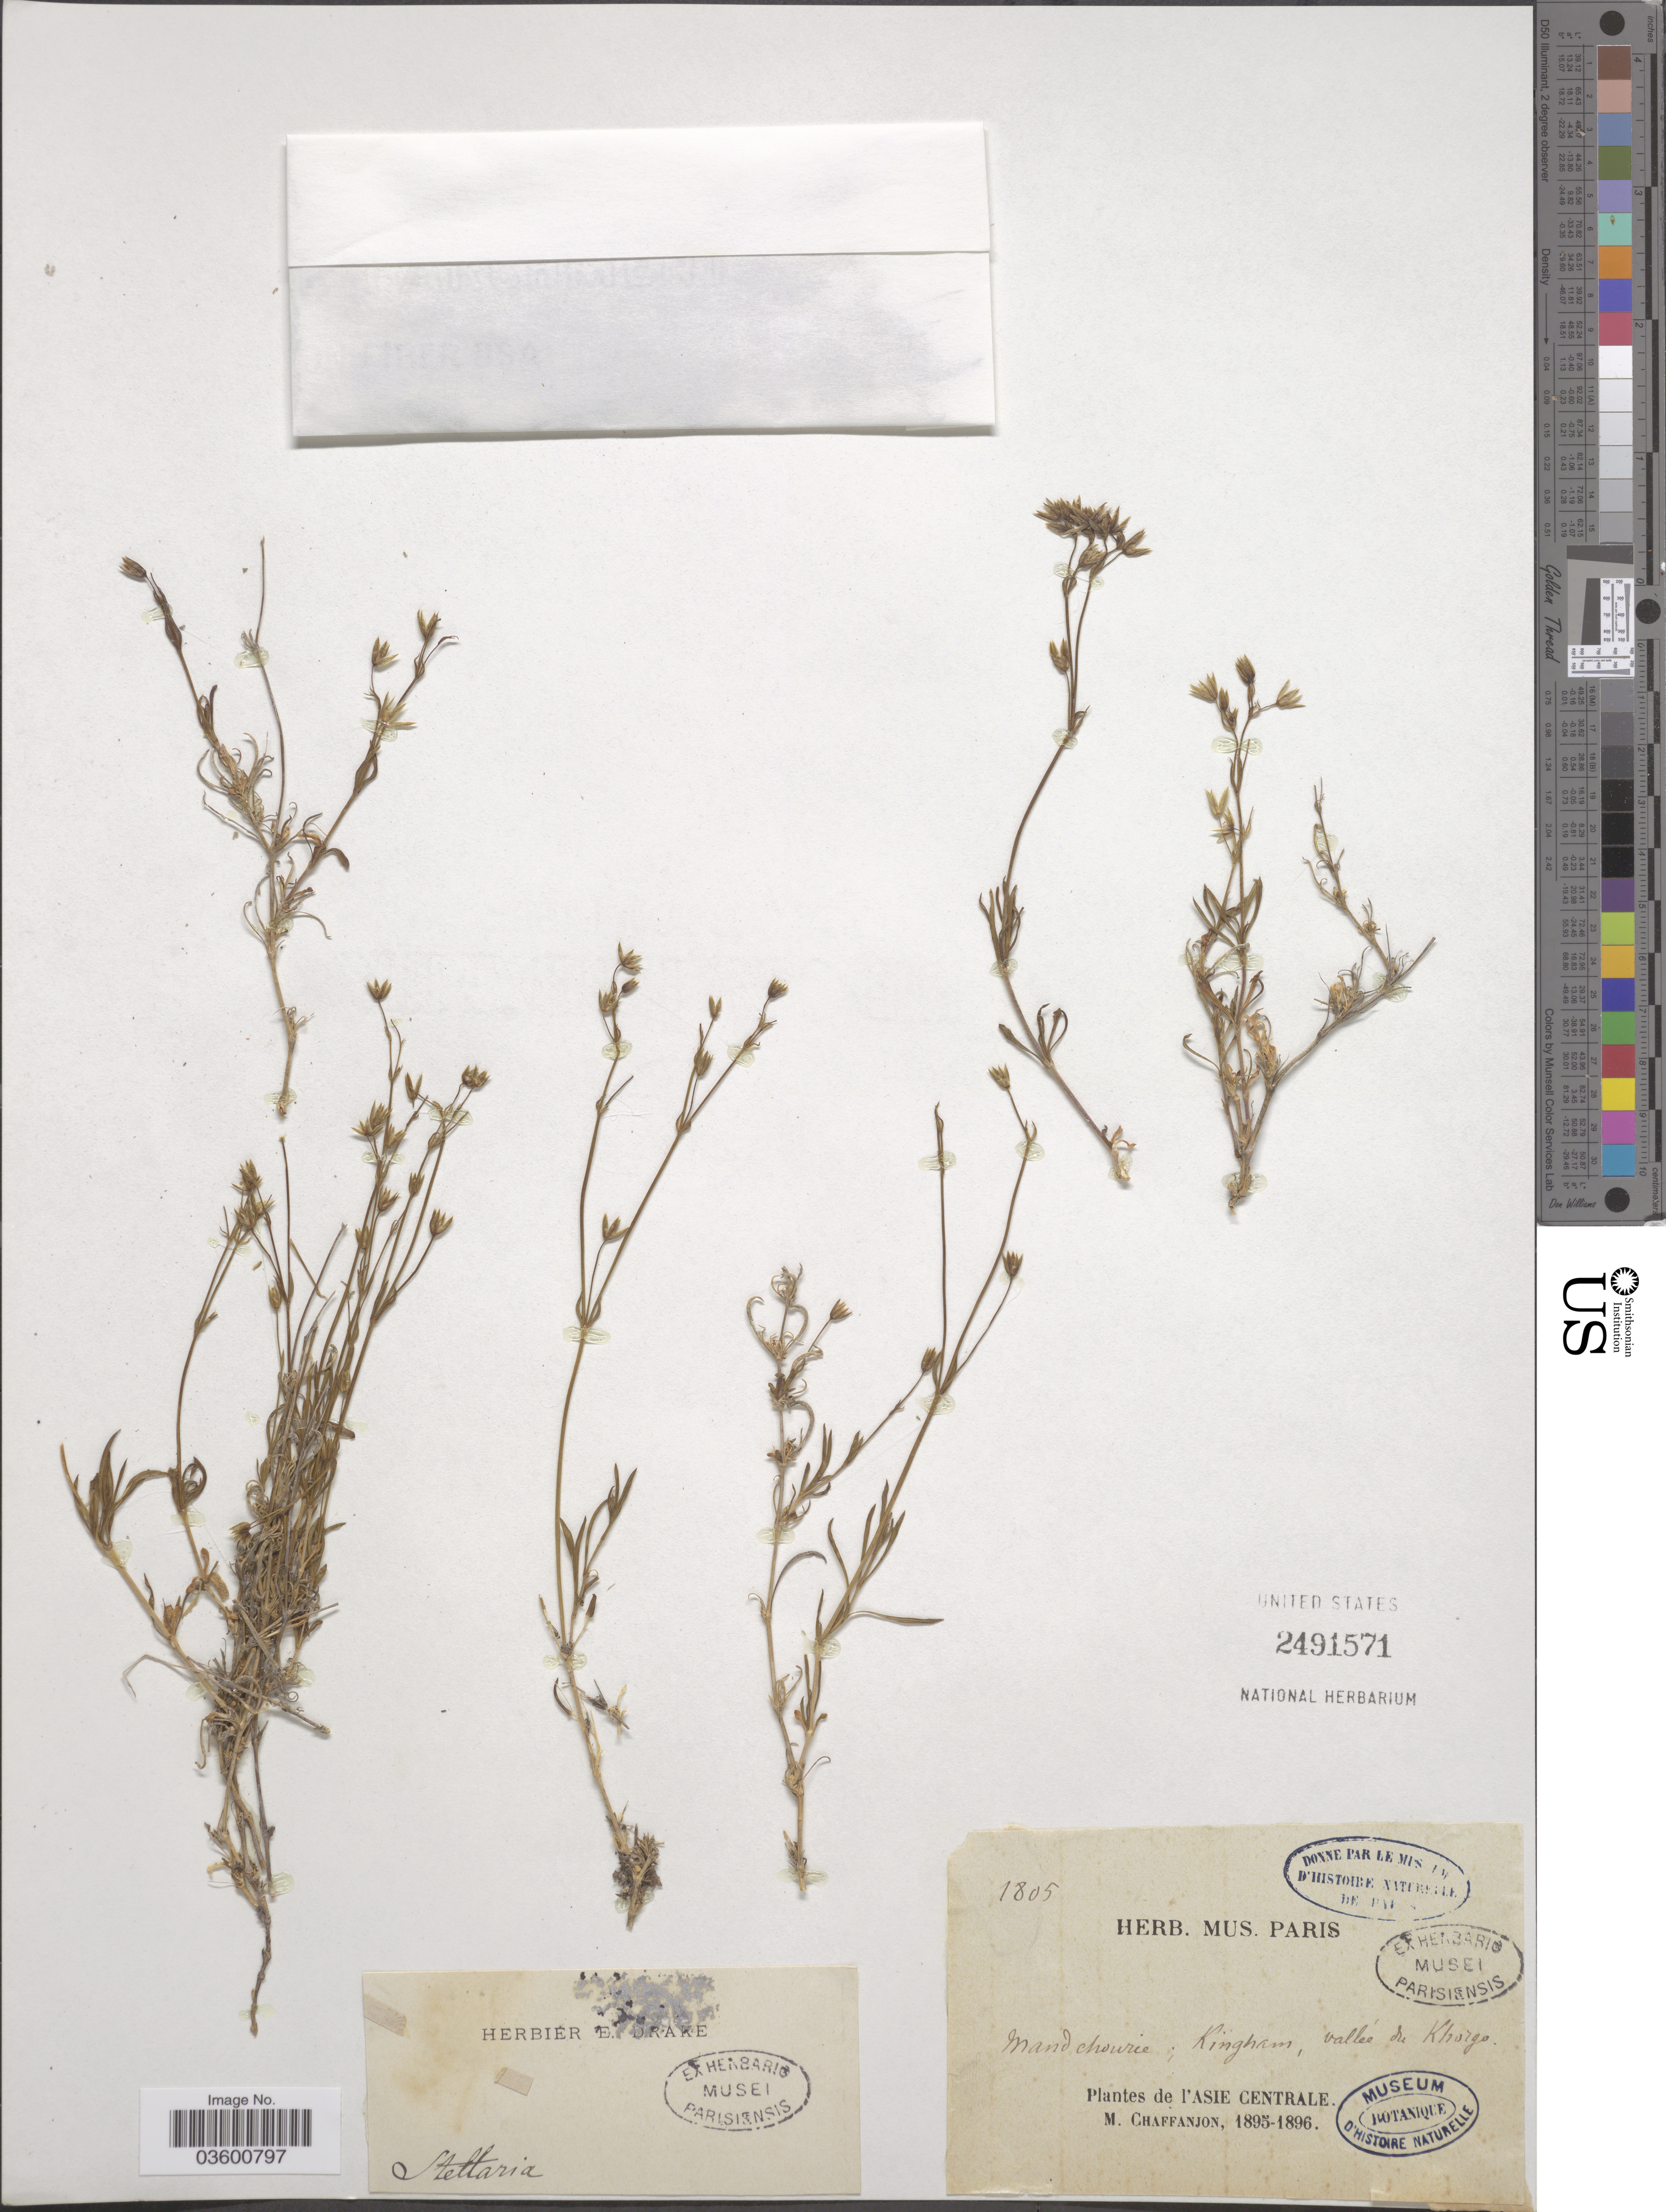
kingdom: Plantae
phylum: Tracheophyta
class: Magnoliopsida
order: Caryophyllales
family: Caryophyllaceae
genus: Stellaria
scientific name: Stellaria sp.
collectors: M. Chaffanjon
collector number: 1805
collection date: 1895/1896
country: China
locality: Mandchourie; Kingham, vallée de Khorgo [interpreted]. l'Asie Centrale.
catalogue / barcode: US 2491571